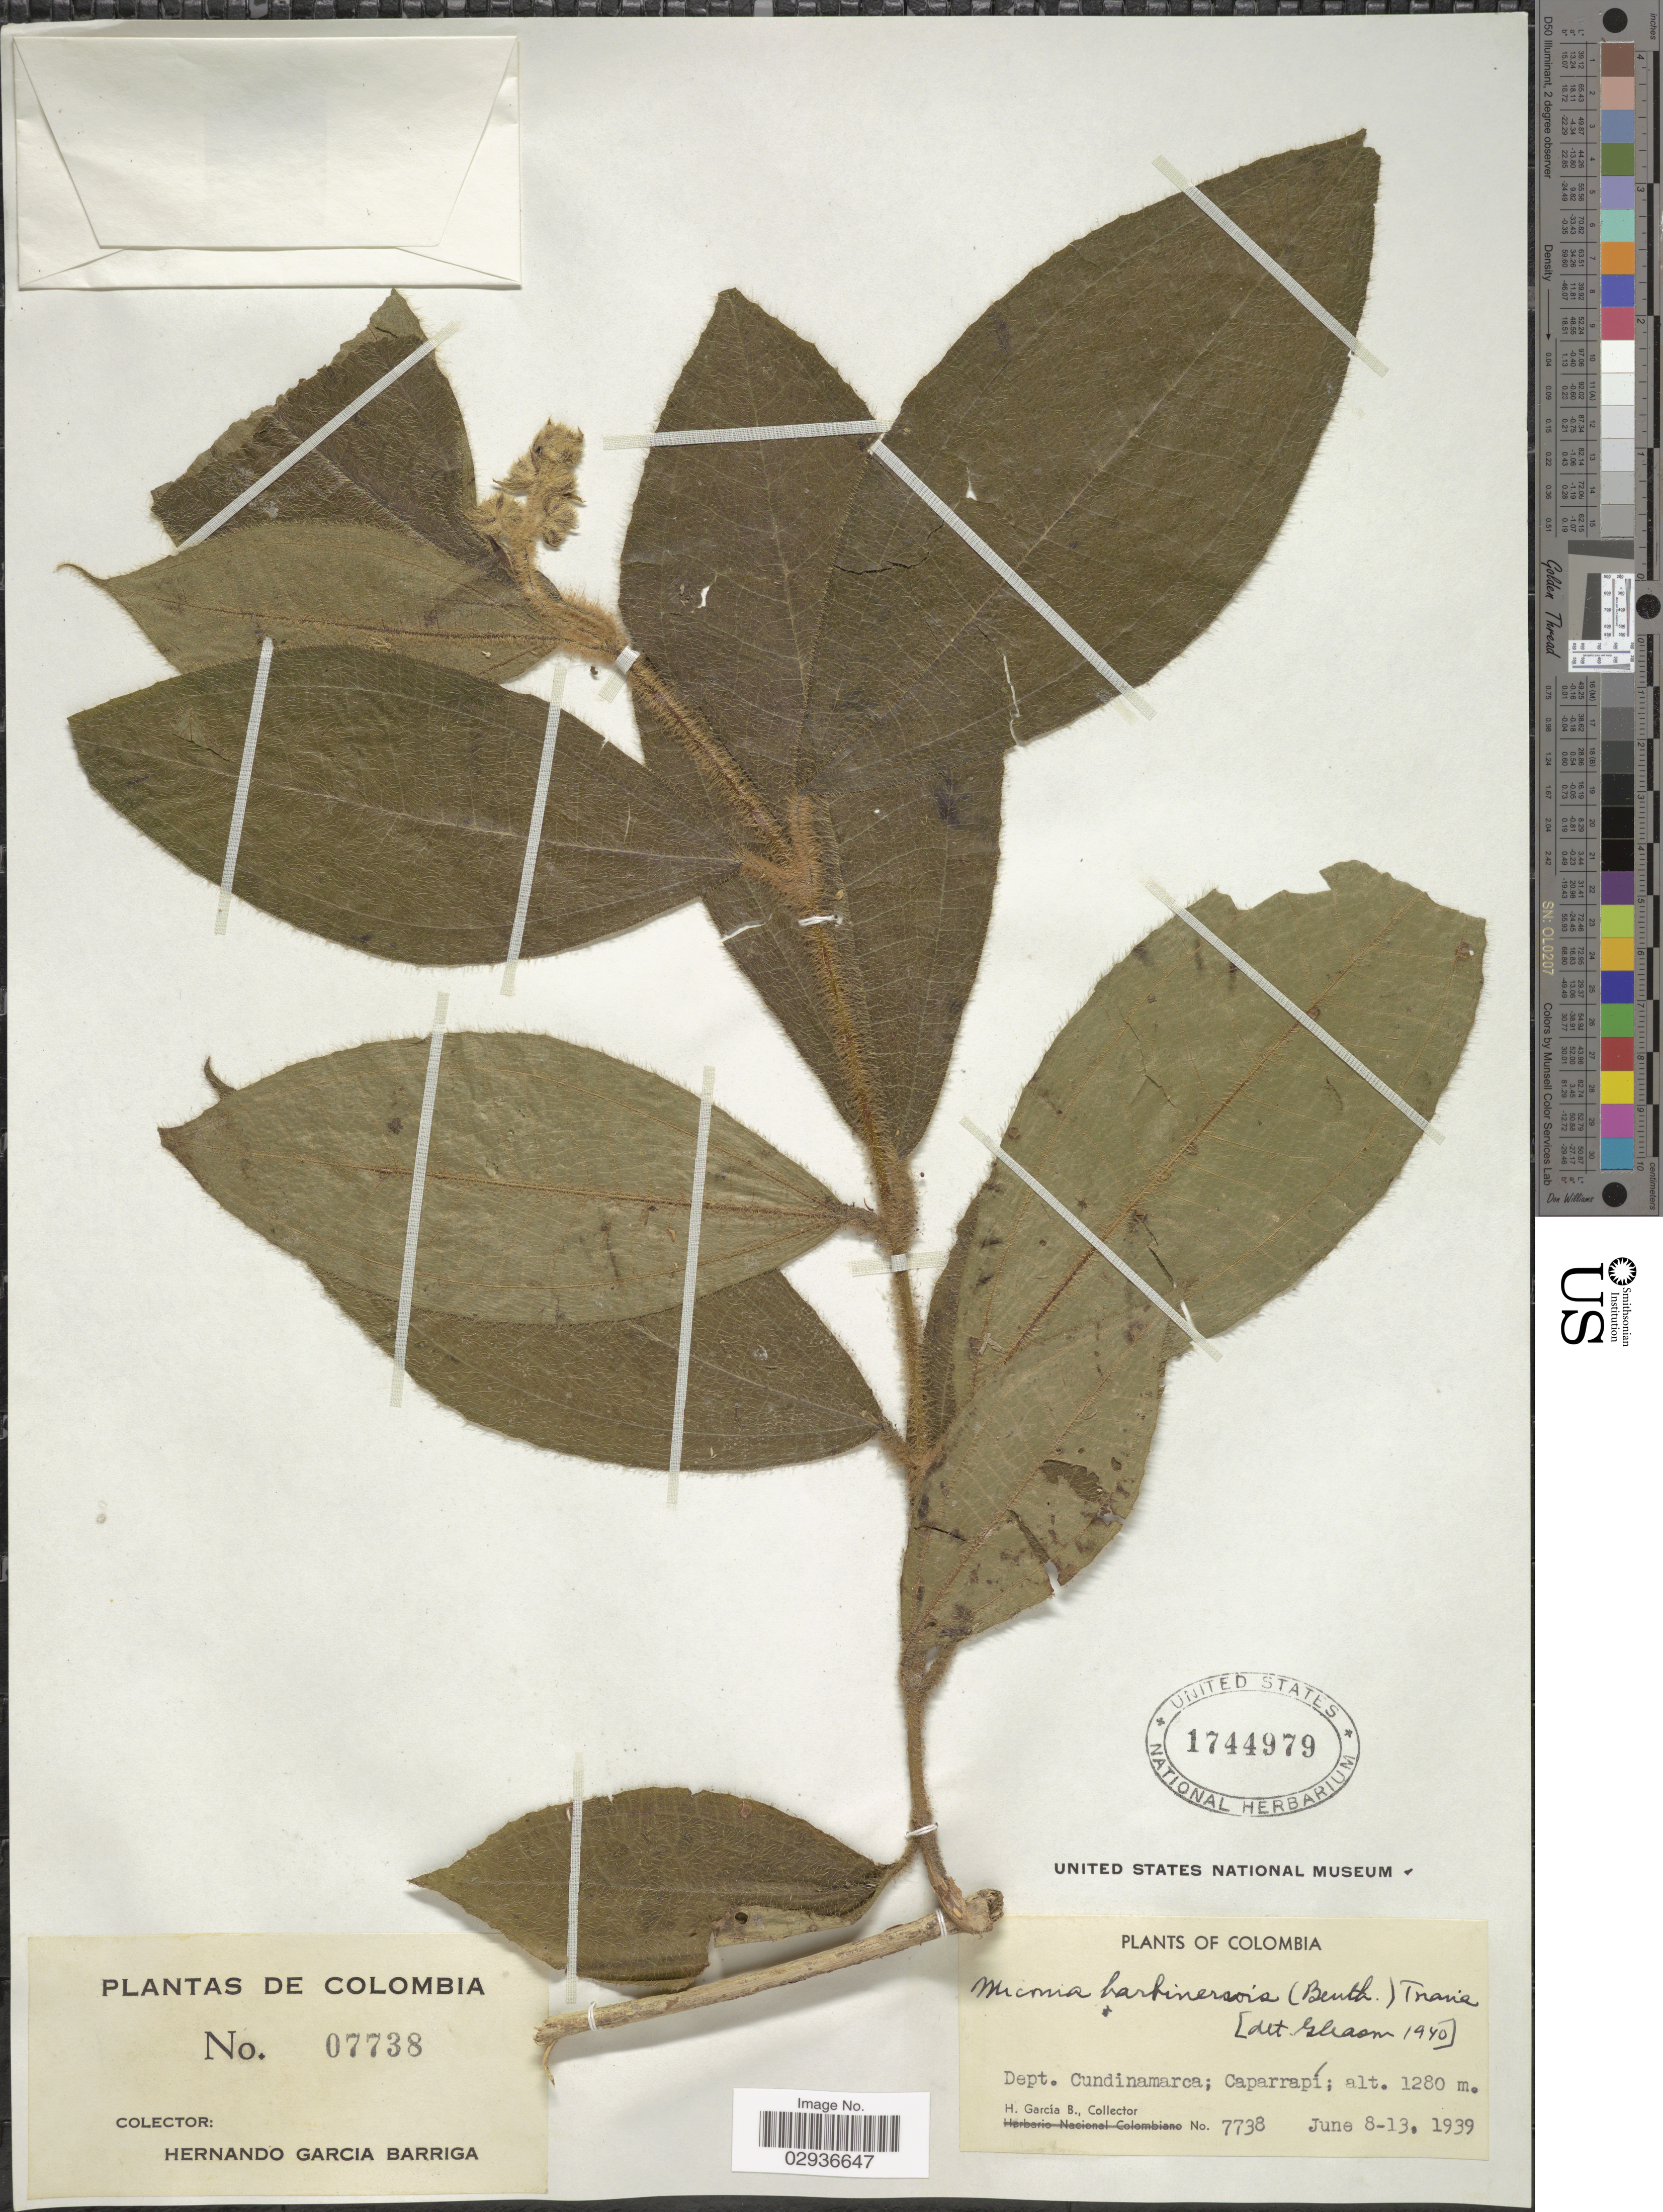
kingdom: Plantae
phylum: Tracheophyta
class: Magnoliopsida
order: Myrtales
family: Melastomataceae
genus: Miconia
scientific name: Miconia barbinervis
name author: (Benth.) Triana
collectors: H. García B.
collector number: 7738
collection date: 1939-06-08/1939-06-13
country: Colombia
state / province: Cundinamarca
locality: Dept. Cundinamarca; Caparrapí.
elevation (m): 1280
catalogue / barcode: US 1744979